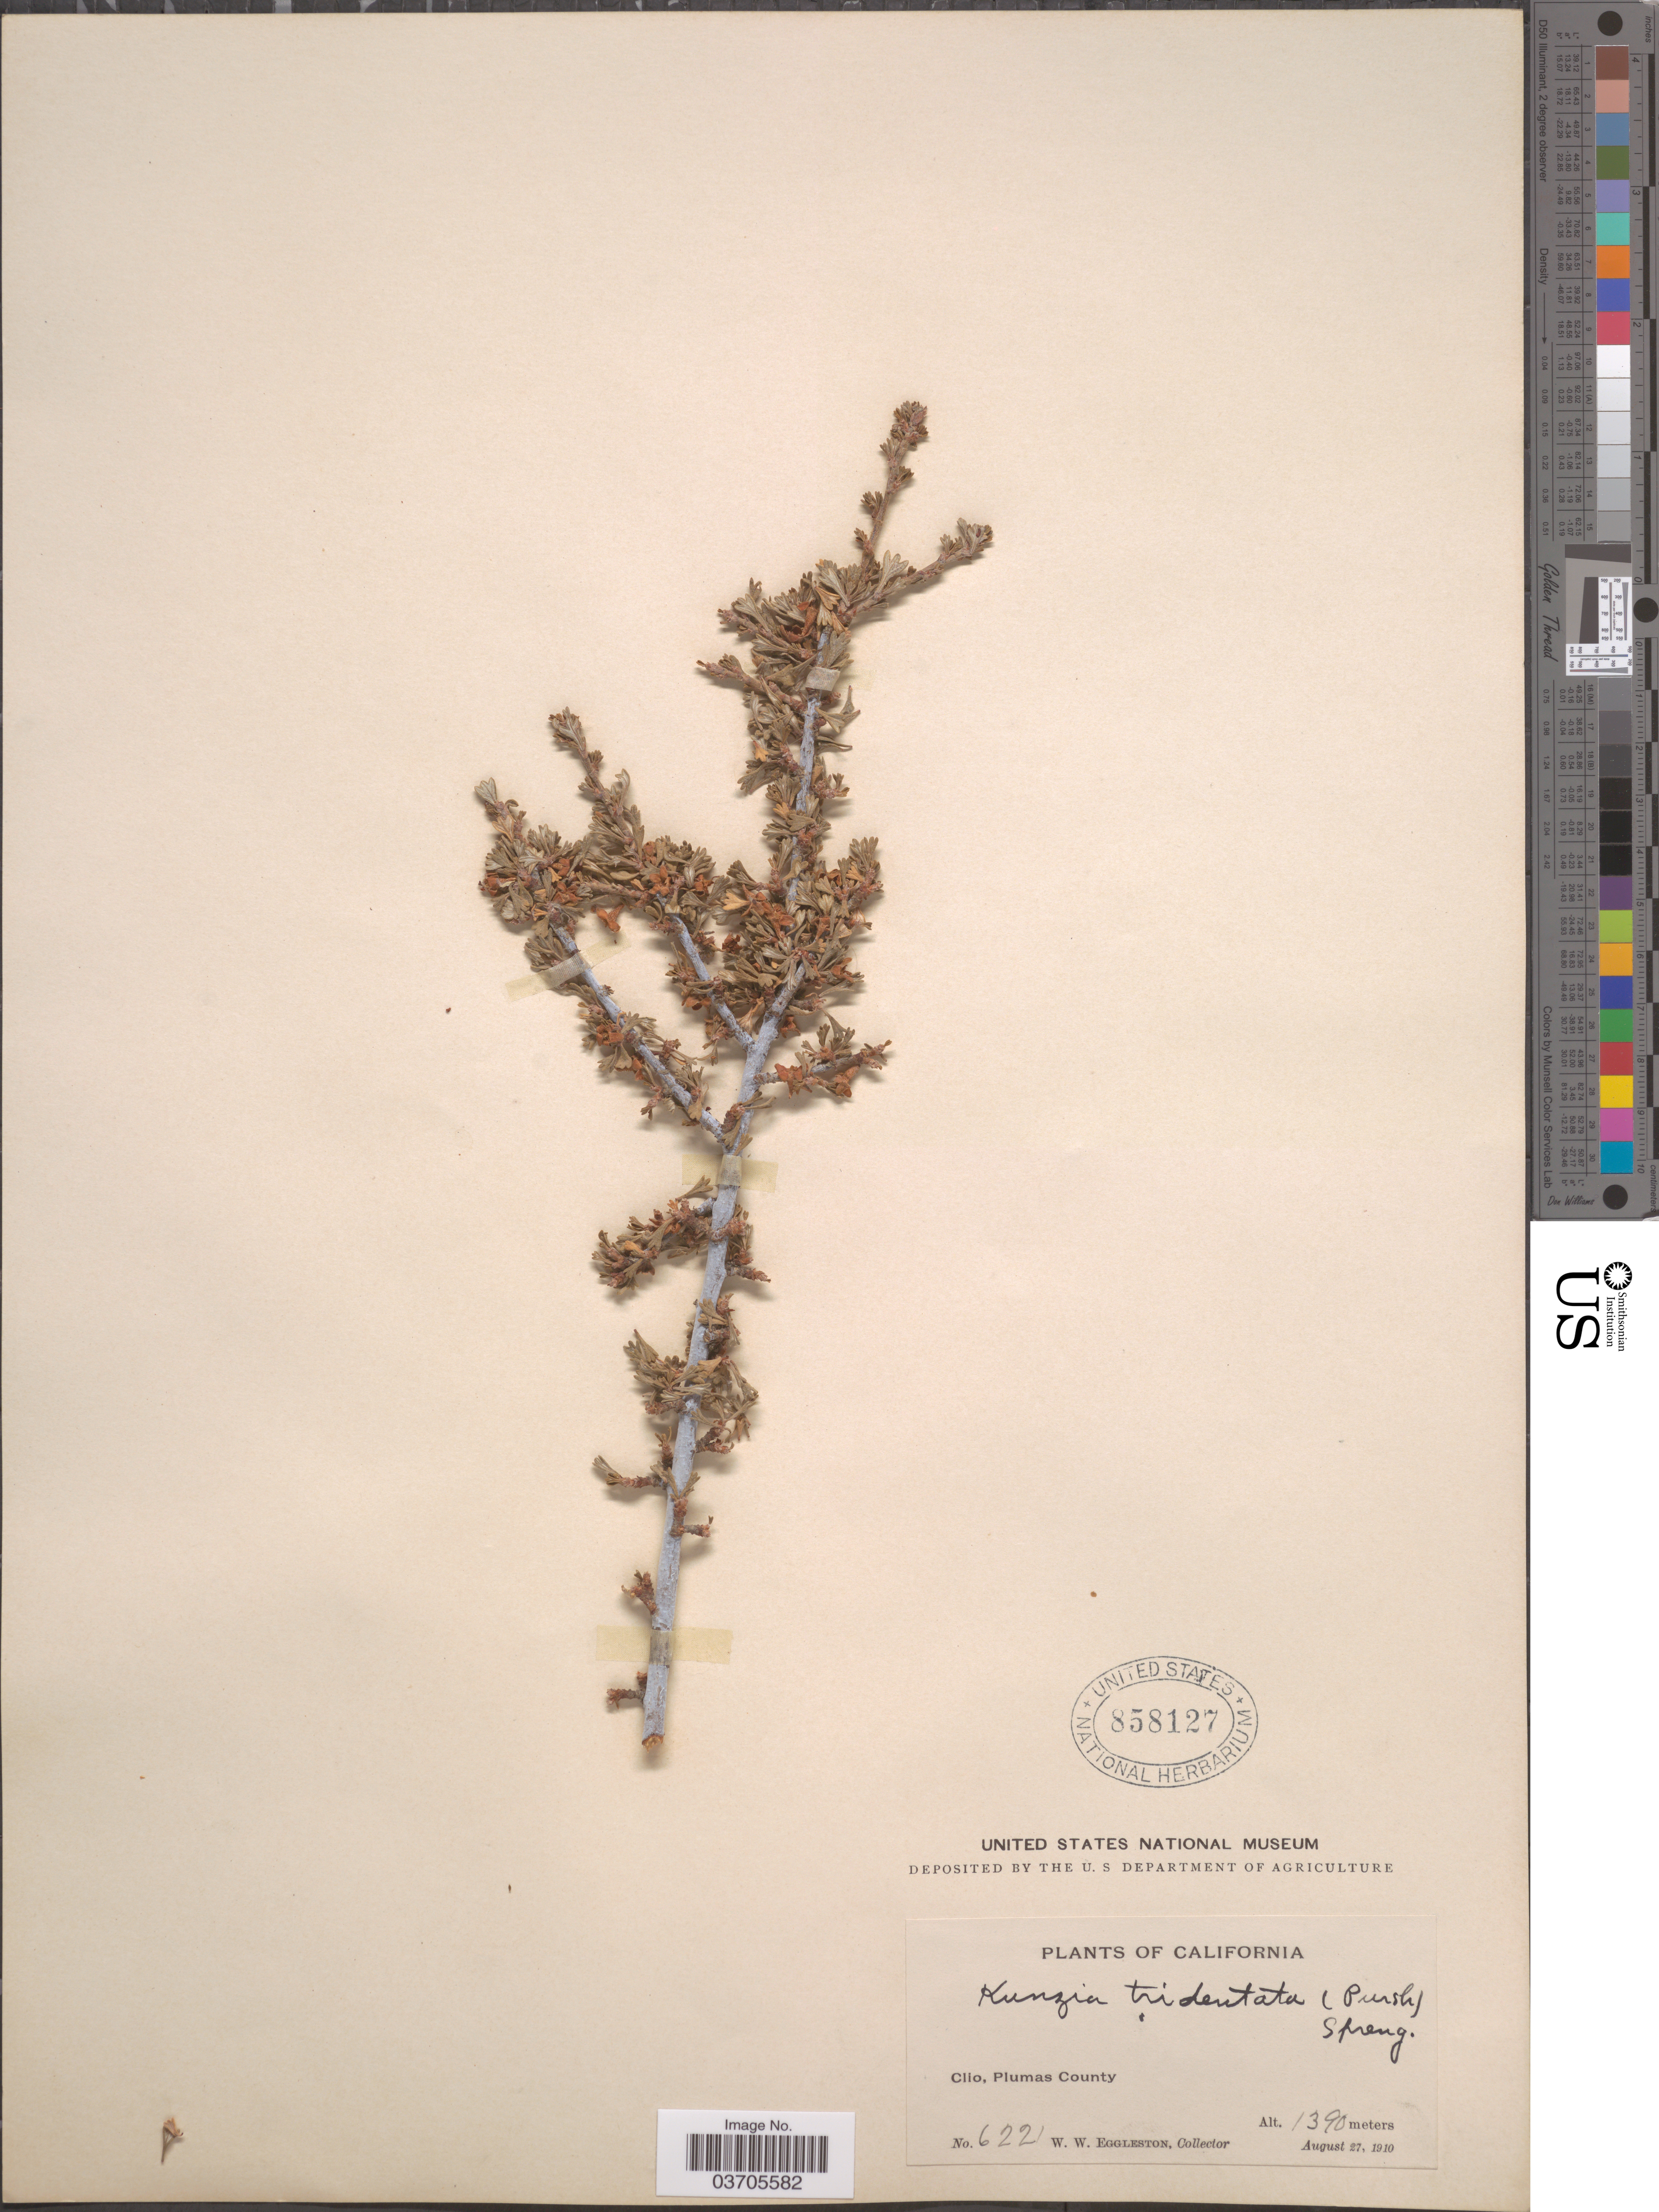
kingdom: Plantae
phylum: Tracheophyta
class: Magnoliopsida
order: Rosales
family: Rosaceae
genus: Purshia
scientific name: Purshia tridentata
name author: (Pursh) DC.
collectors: W. W. Eggleston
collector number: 6221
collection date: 1910-08-27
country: United States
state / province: California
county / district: Plumas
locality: Clio, Plumas County.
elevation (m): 1390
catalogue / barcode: US 858127